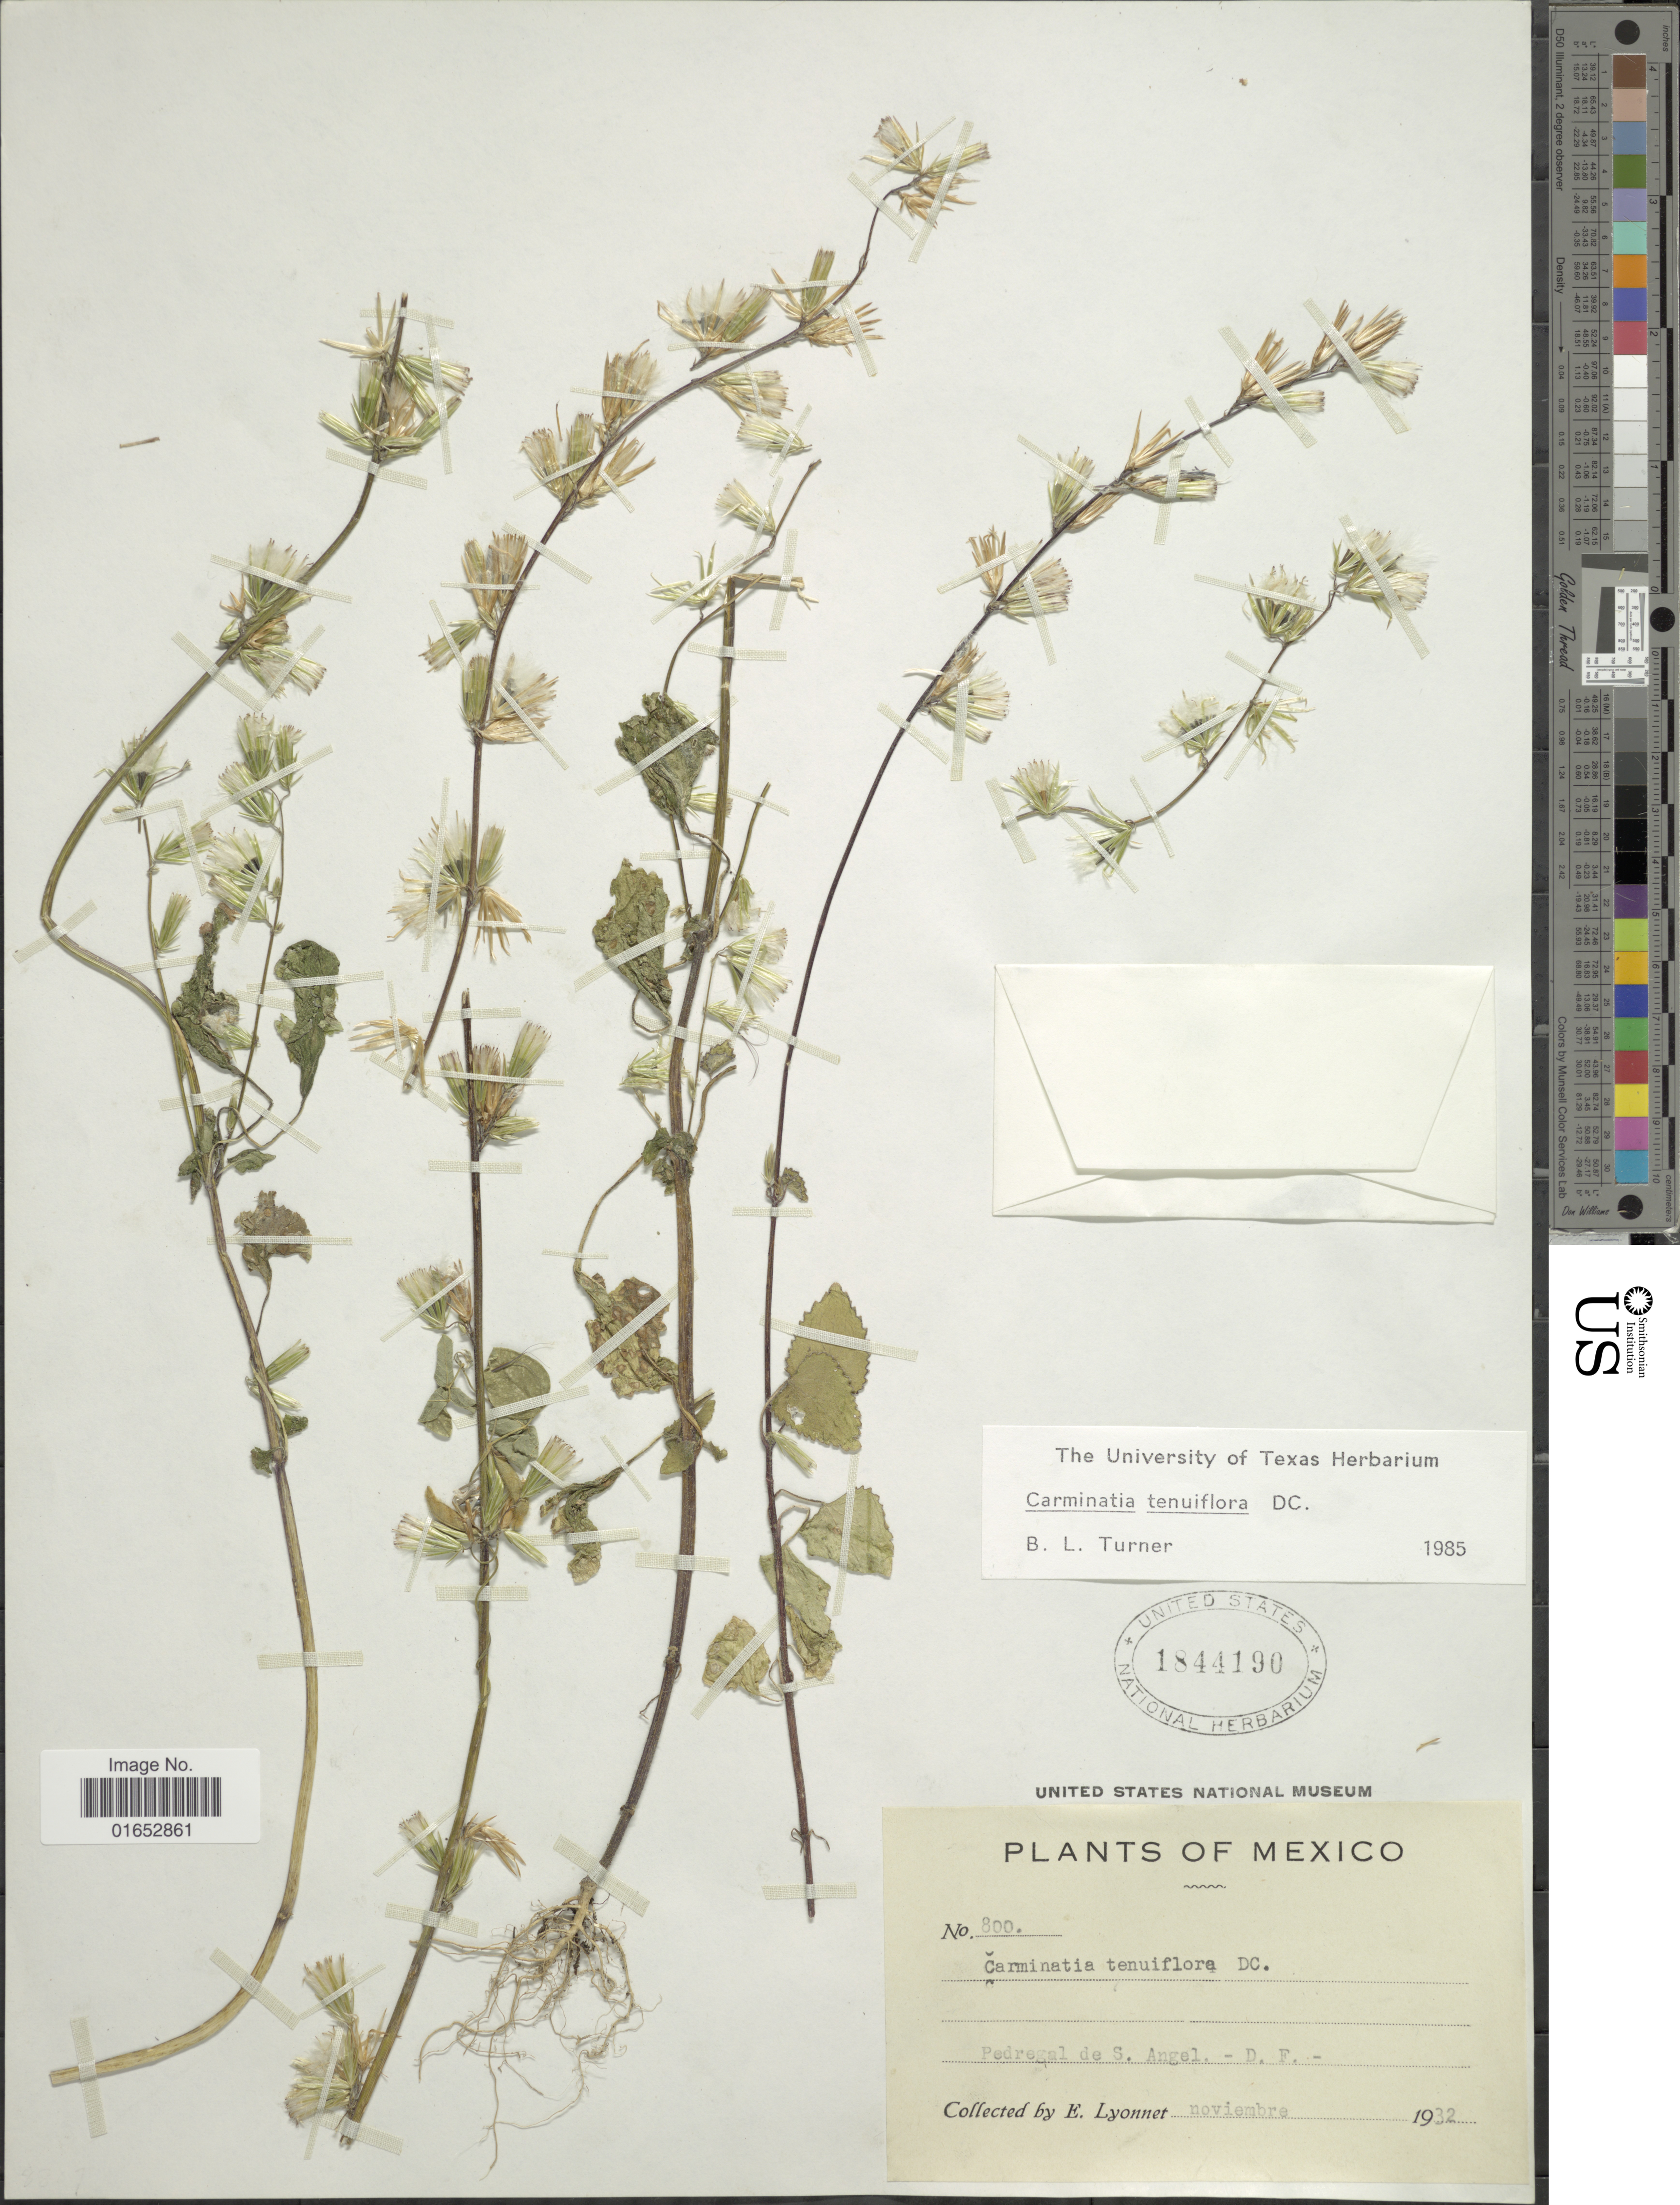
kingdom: Plantae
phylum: Tracheophyta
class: Magnoliopsida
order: Asterales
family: Asteraceae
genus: Carminatia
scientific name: Carminatia tenuiflora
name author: DC.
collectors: E. Lyonnet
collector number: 800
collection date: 1932-11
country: Mexico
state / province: Distrito Federal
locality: Pedregal de S. Angel - D.F.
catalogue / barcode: US 1844190